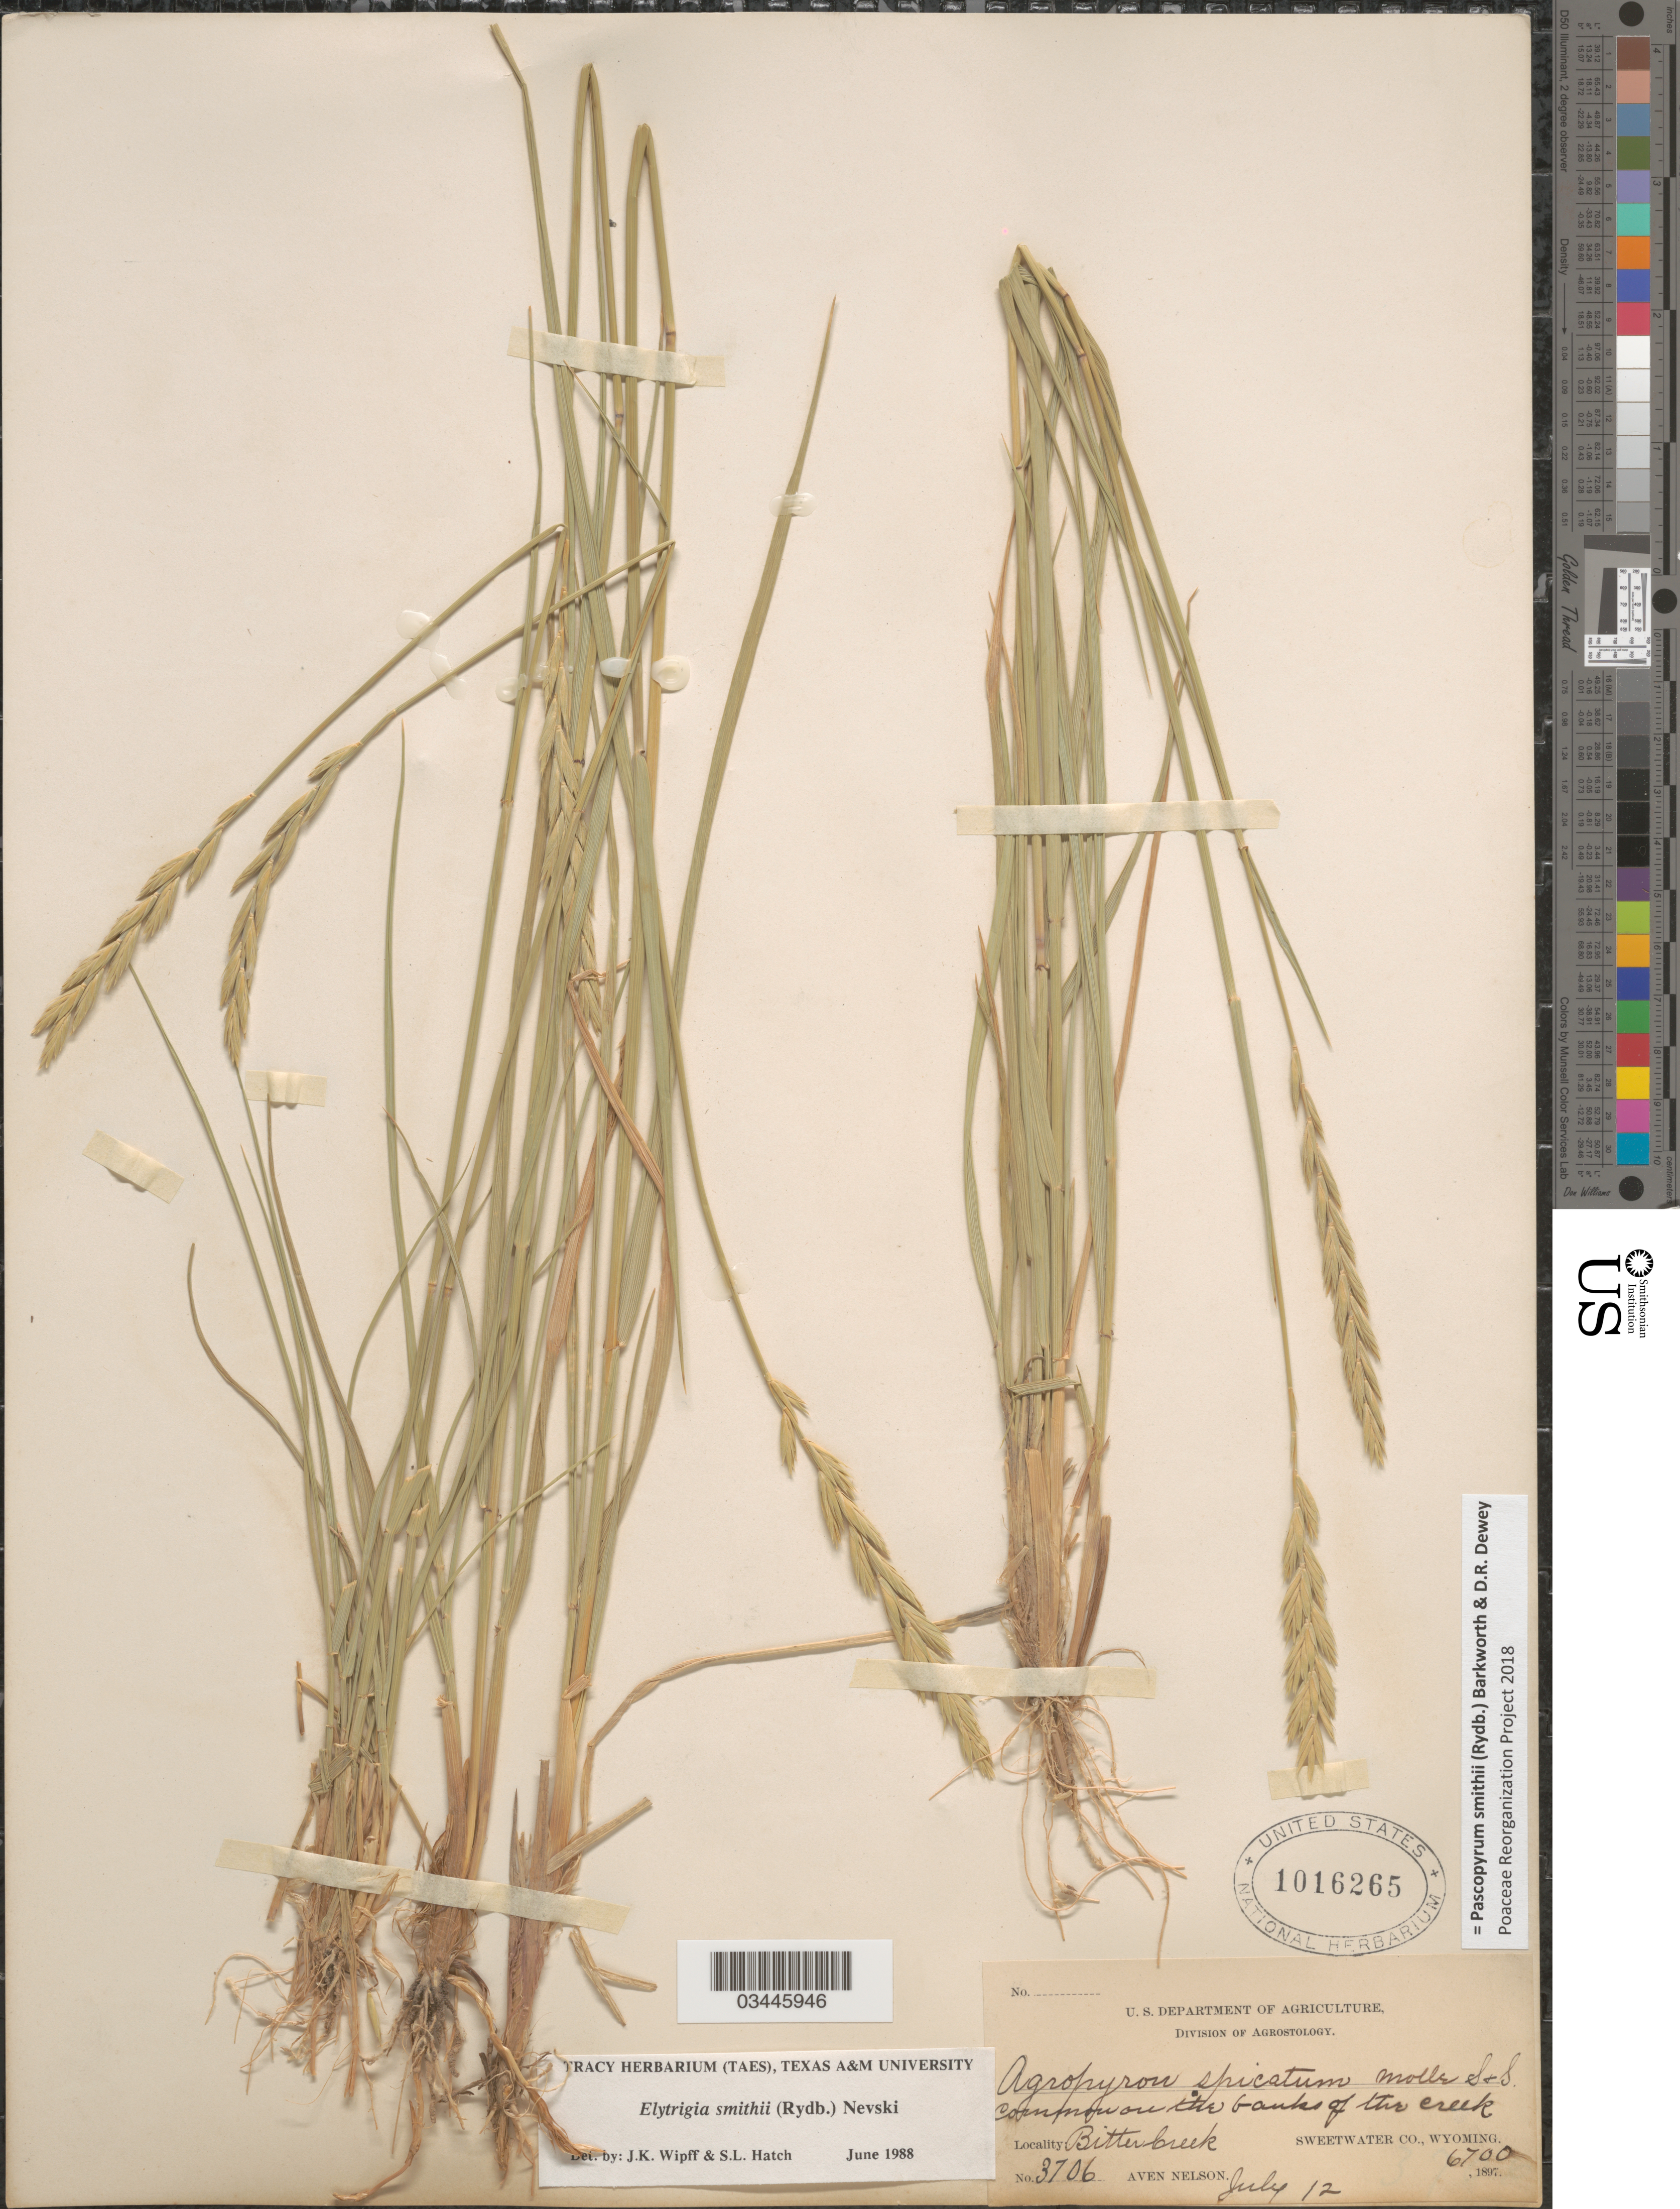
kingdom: Plantae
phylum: Tracheophyta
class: Liliopsida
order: Poales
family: Poaceae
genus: Pascopyrum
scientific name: Pascopyrum smithii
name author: (Rydb.) Barkworth & Dewey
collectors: A. Nelson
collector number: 3706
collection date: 1897-07-12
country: United States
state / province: Wyoming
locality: Bitter Creek. Sweetwater Co.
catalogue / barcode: US 1016265